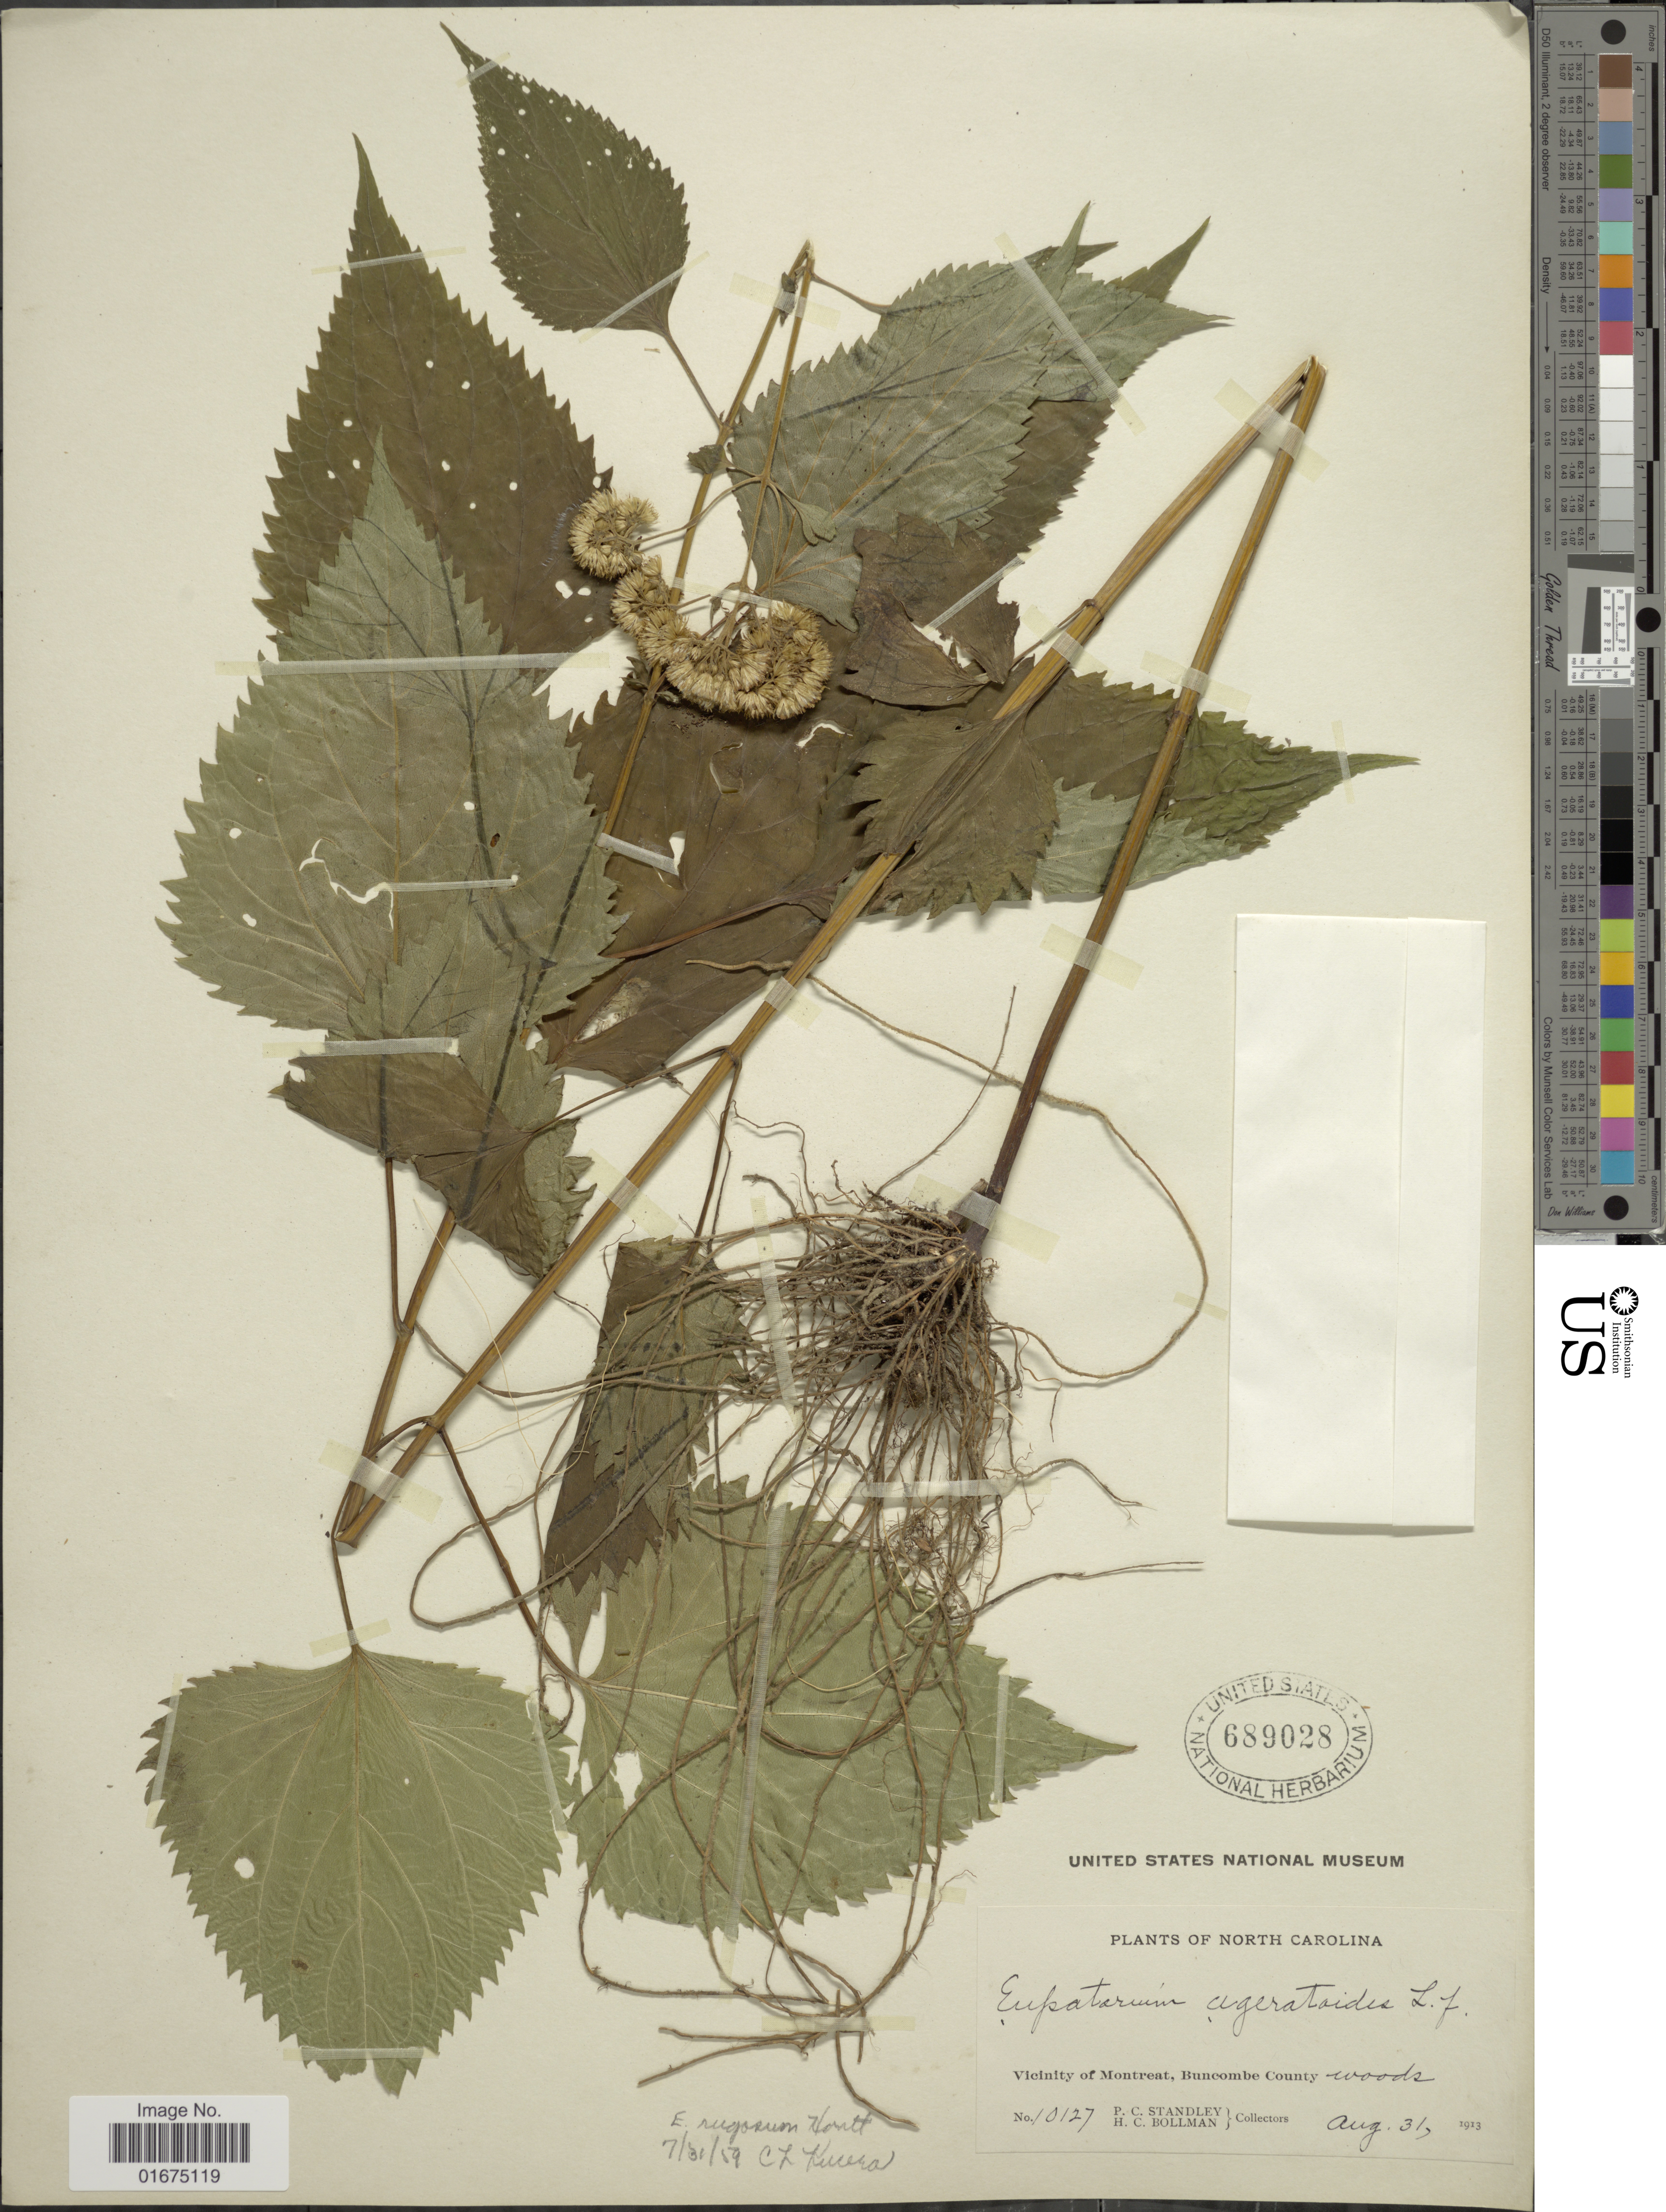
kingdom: Plantae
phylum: Tracheophyta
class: Magnoliopsida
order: Asterales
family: Asteraceae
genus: Ageratina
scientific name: Ageratina altissima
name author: (L.) R.M. King & H. Rob.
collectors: P. C. Standley & H. C. Bollman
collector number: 10127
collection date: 1913-08-31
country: United States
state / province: North Carolina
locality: Vicinity of Montreat, Buncombe County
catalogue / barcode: US 689028